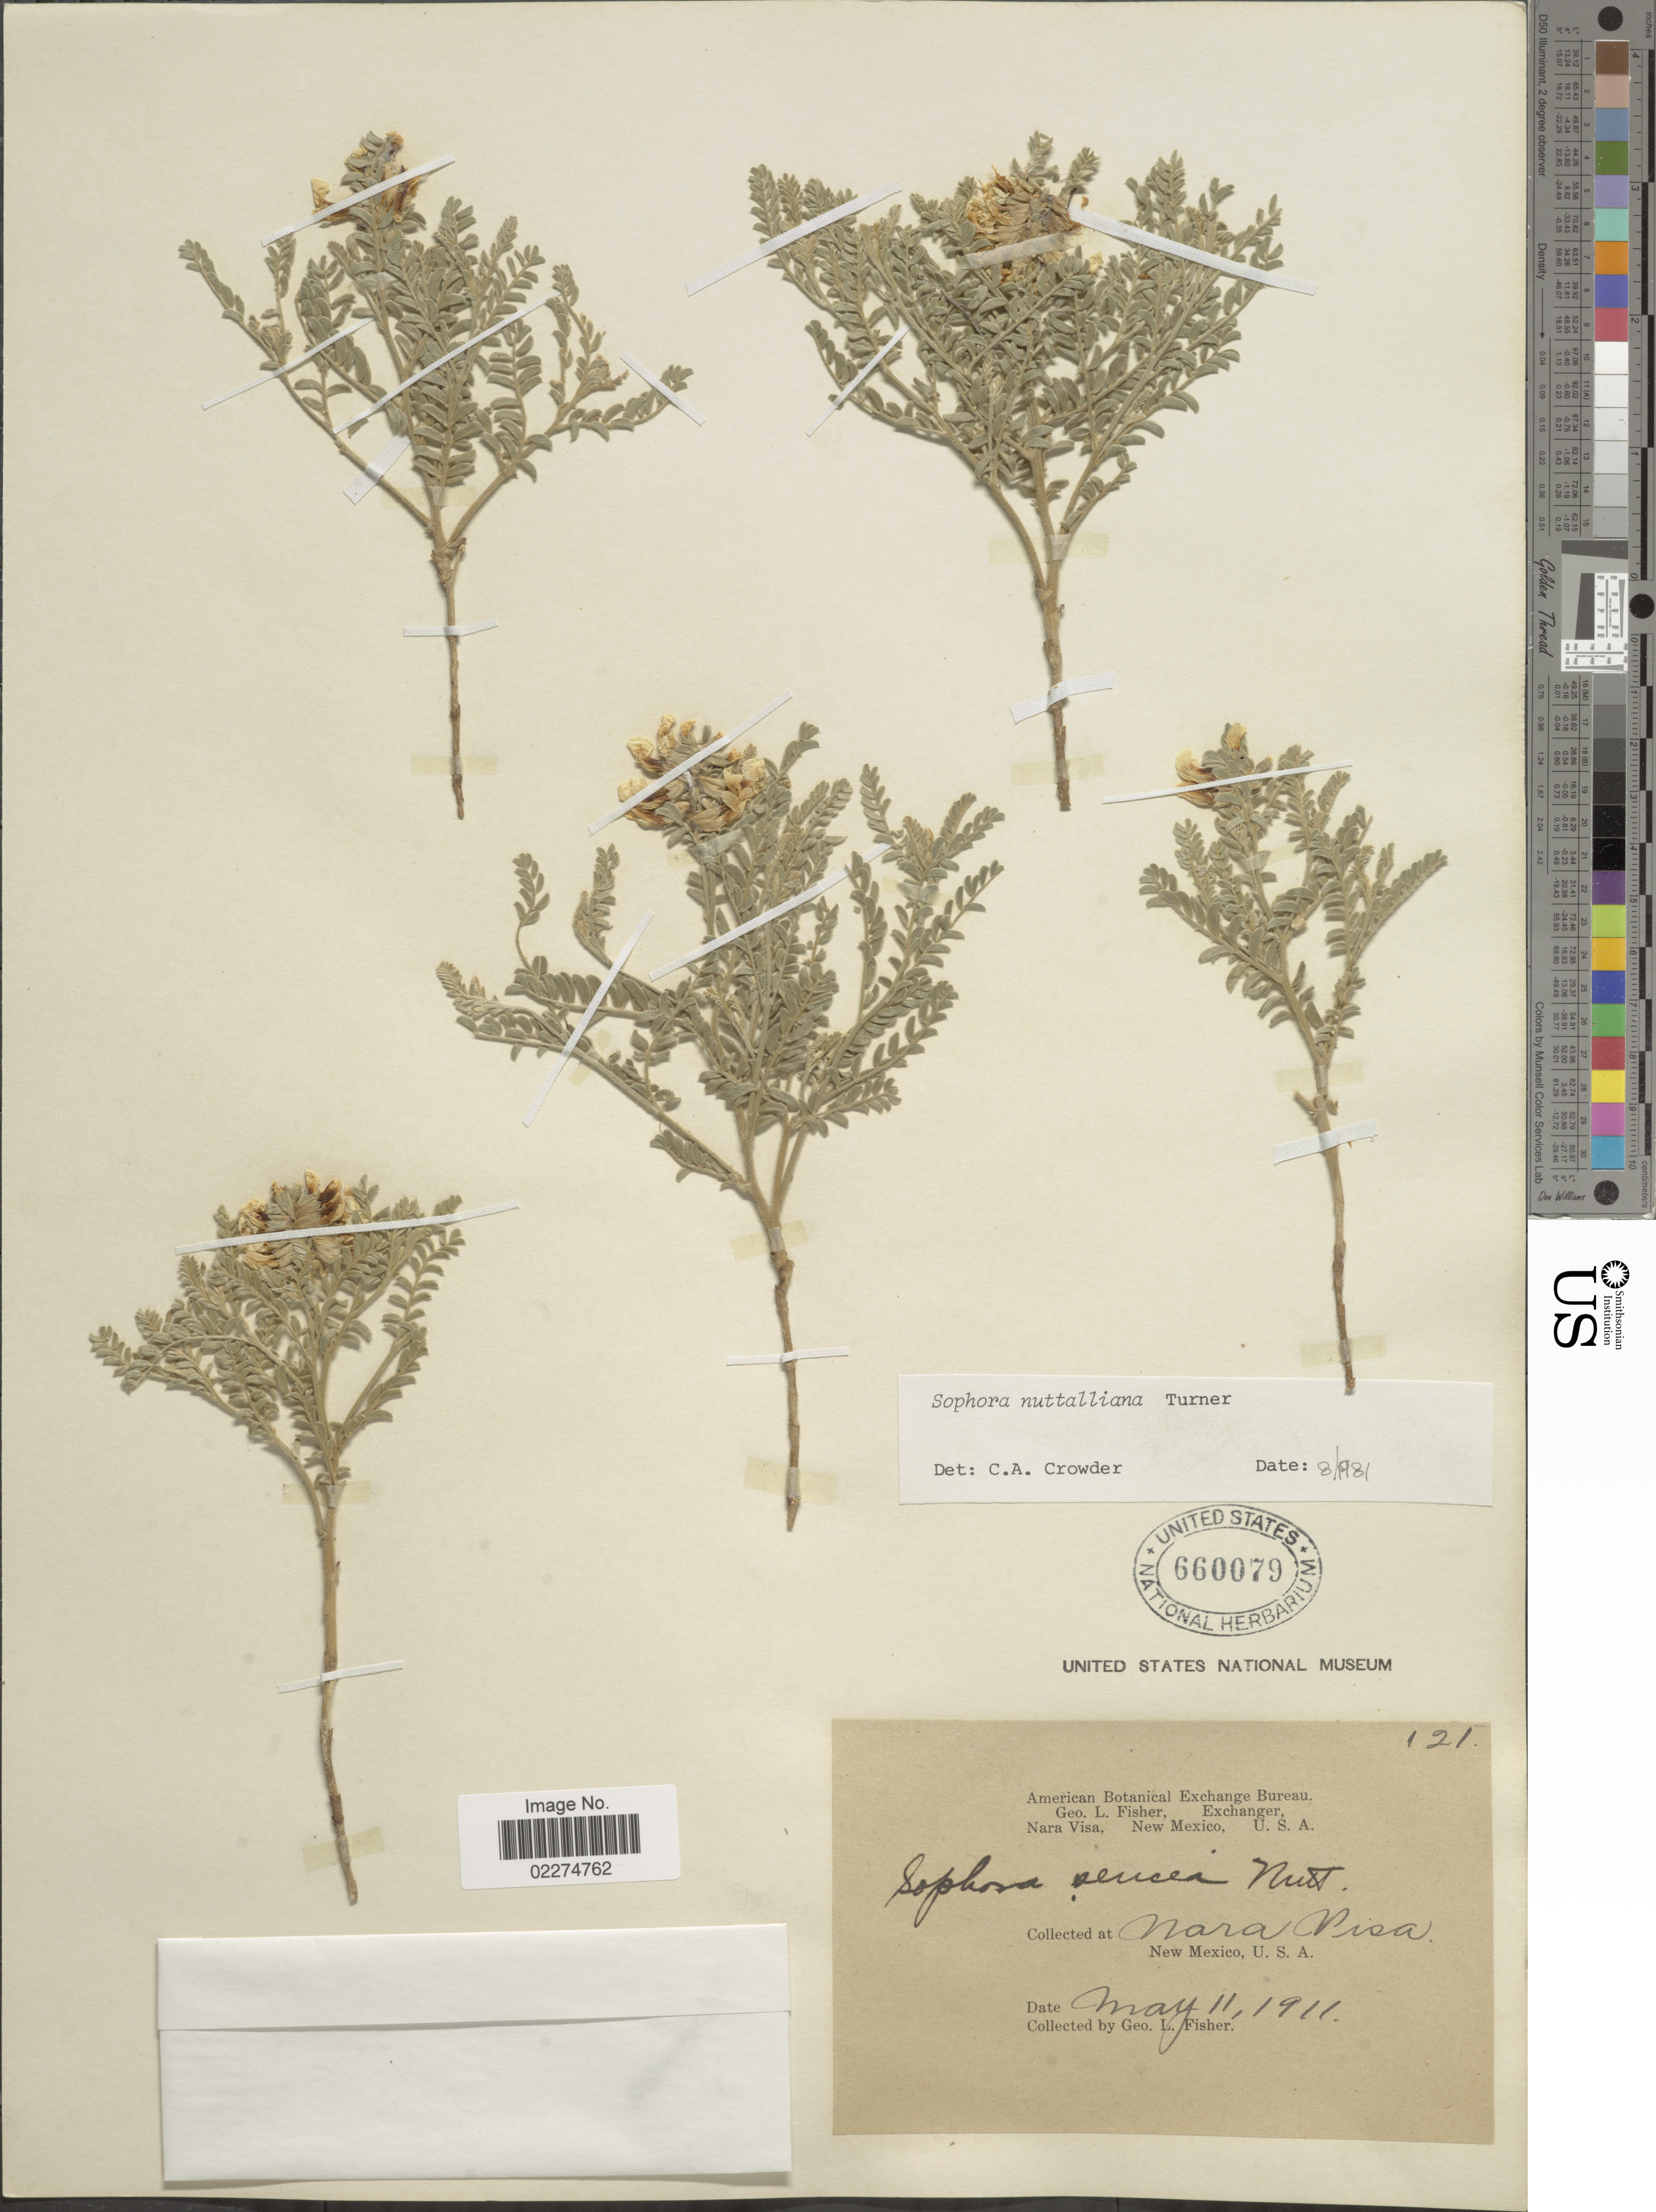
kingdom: Plantae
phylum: Tracheophyta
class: Magnoliopsida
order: Fabales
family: Fabaceae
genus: Sophora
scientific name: Sophora nuttalliana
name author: B.L. Turner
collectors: G. L. Fisher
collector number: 121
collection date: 1911-05-11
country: United States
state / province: New Mexico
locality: Nara Visa, New Mexico, U.S.A.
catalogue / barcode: US 660078